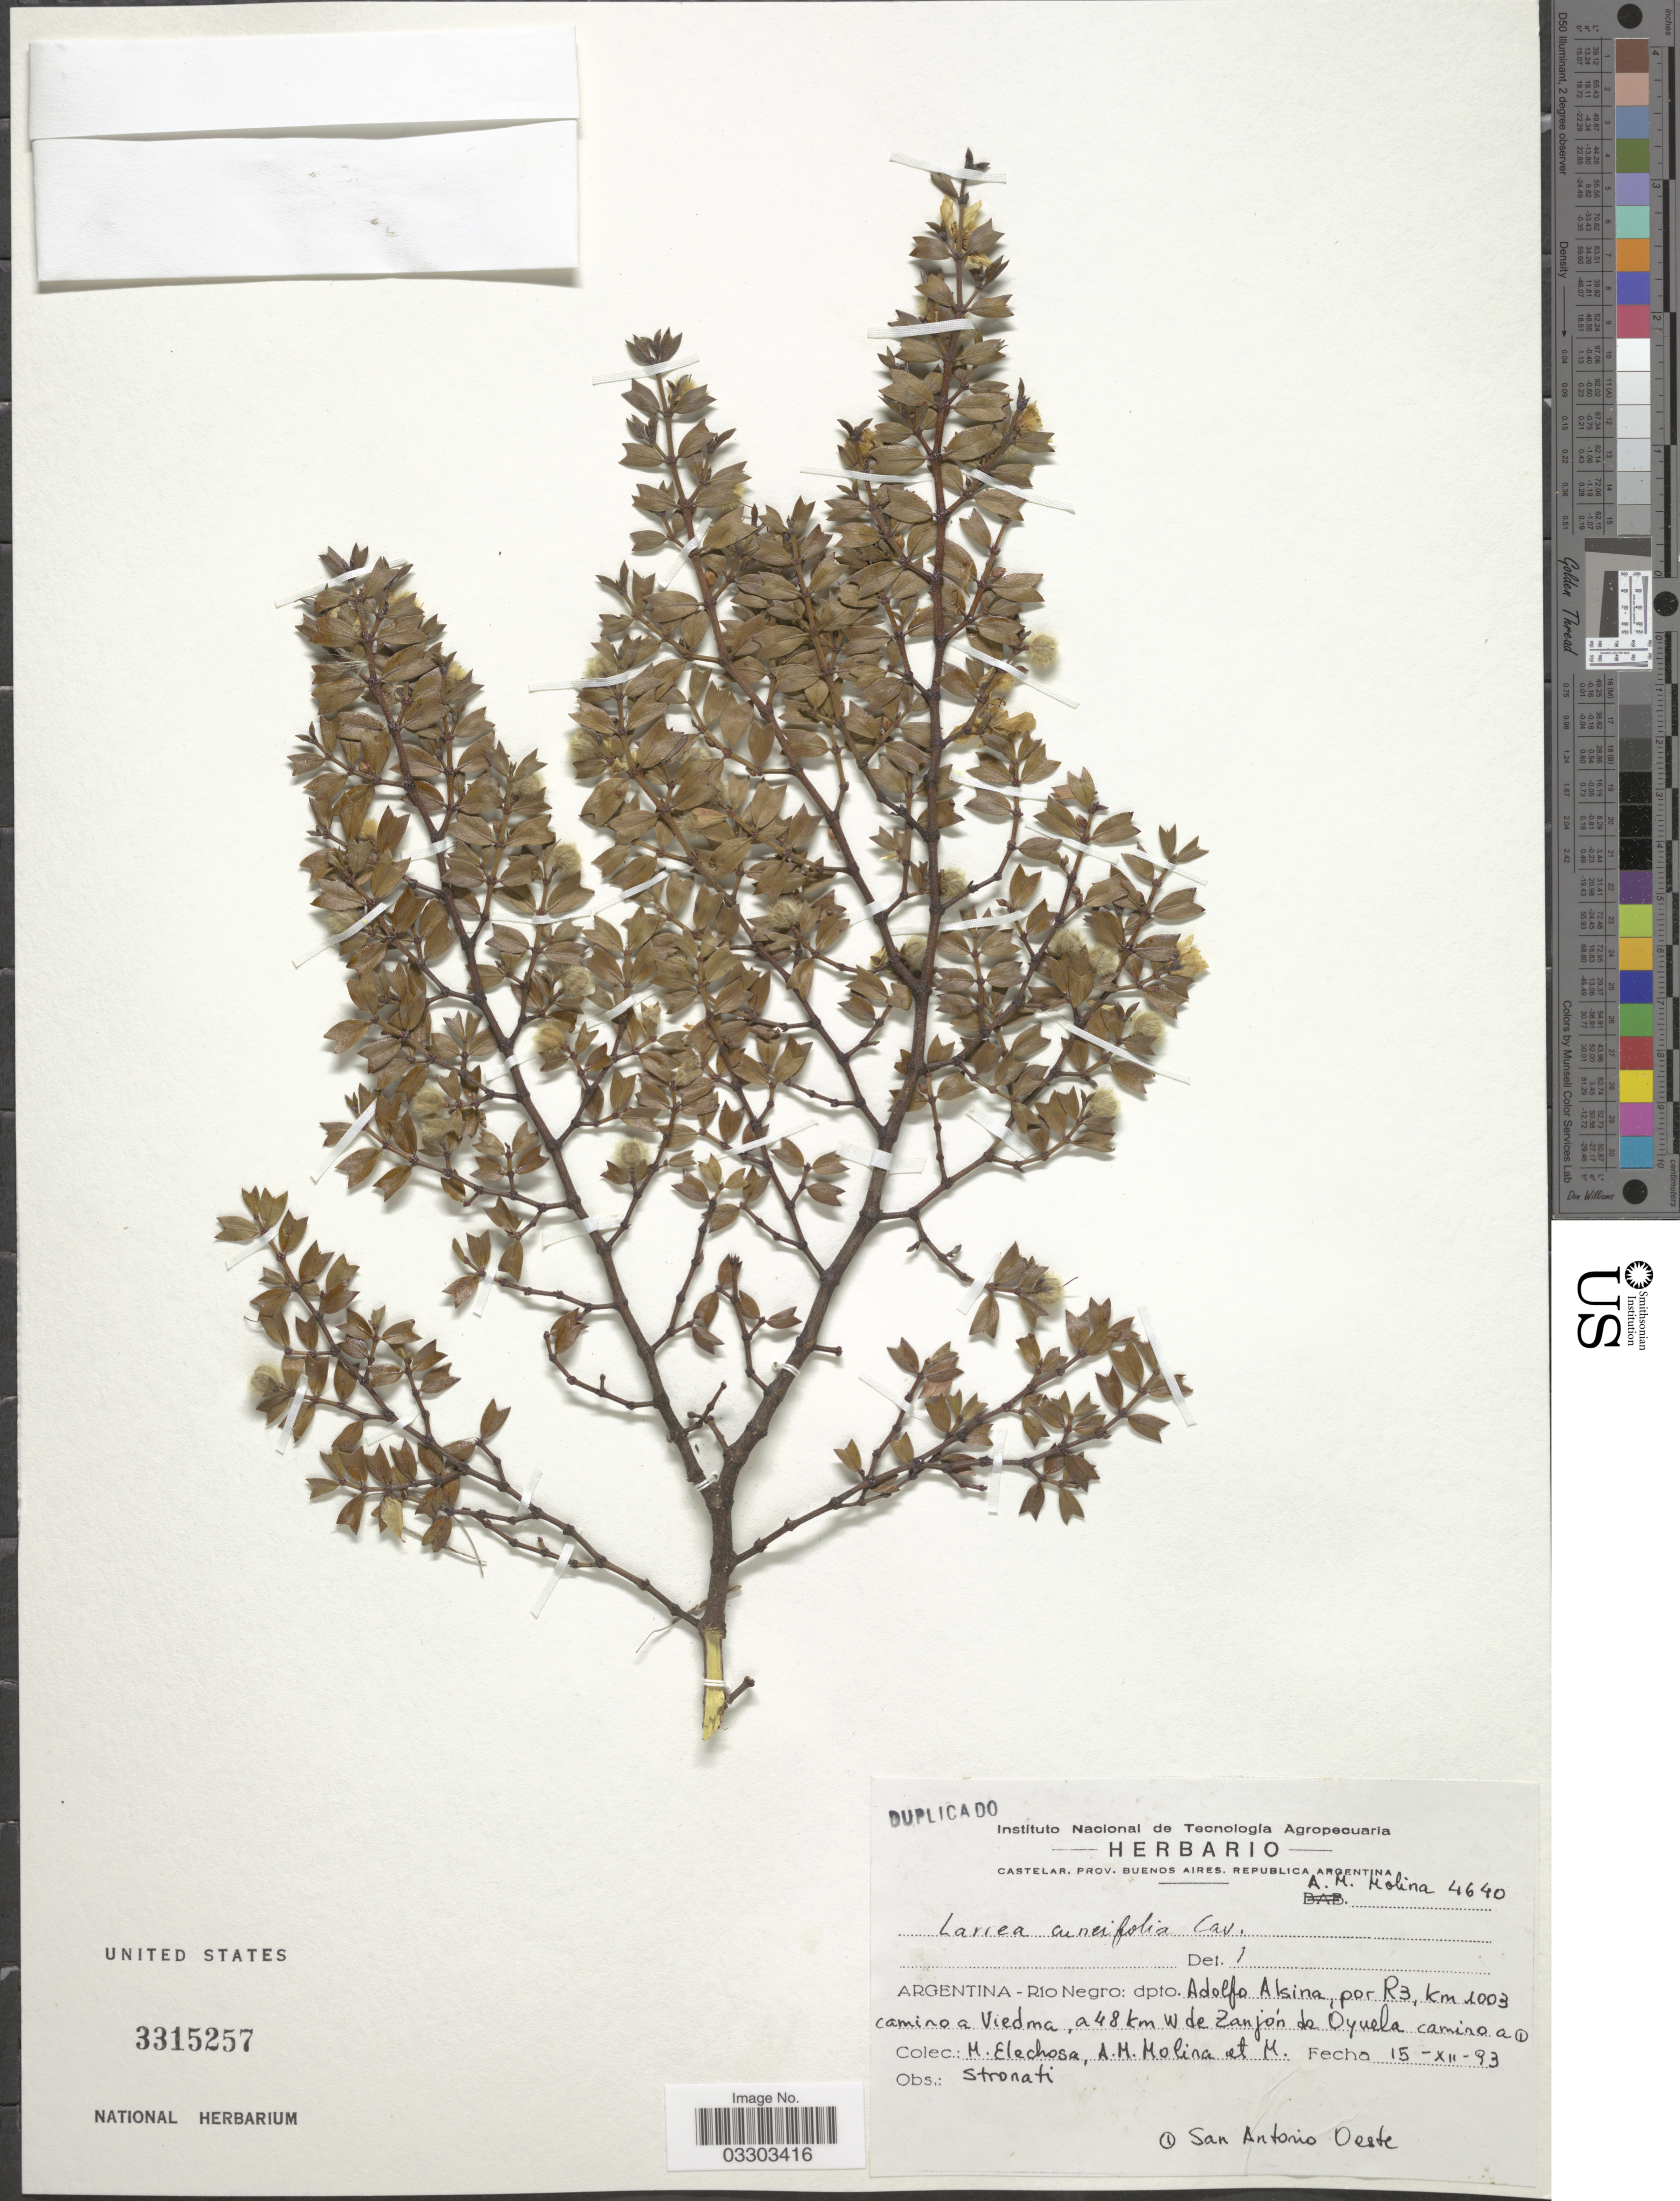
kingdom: Plantae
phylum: Tracheophyta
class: Magnoliopsida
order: Zygophyllales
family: Zygophyllaceae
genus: Larrea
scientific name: Larrea cuneifolia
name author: Cav.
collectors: M. Elechosa, A. M. Molina & M. Stronati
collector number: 4640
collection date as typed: Transcribed d/m/y: 15/12/93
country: Argentina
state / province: Rio Negro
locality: Dpto. Adolfo Alsina, por R3, km 1003 camino a Viedma, a 48 km W de Zanjón de Oyuela camino a San Antonio Oeste.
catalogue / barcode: US 3315257